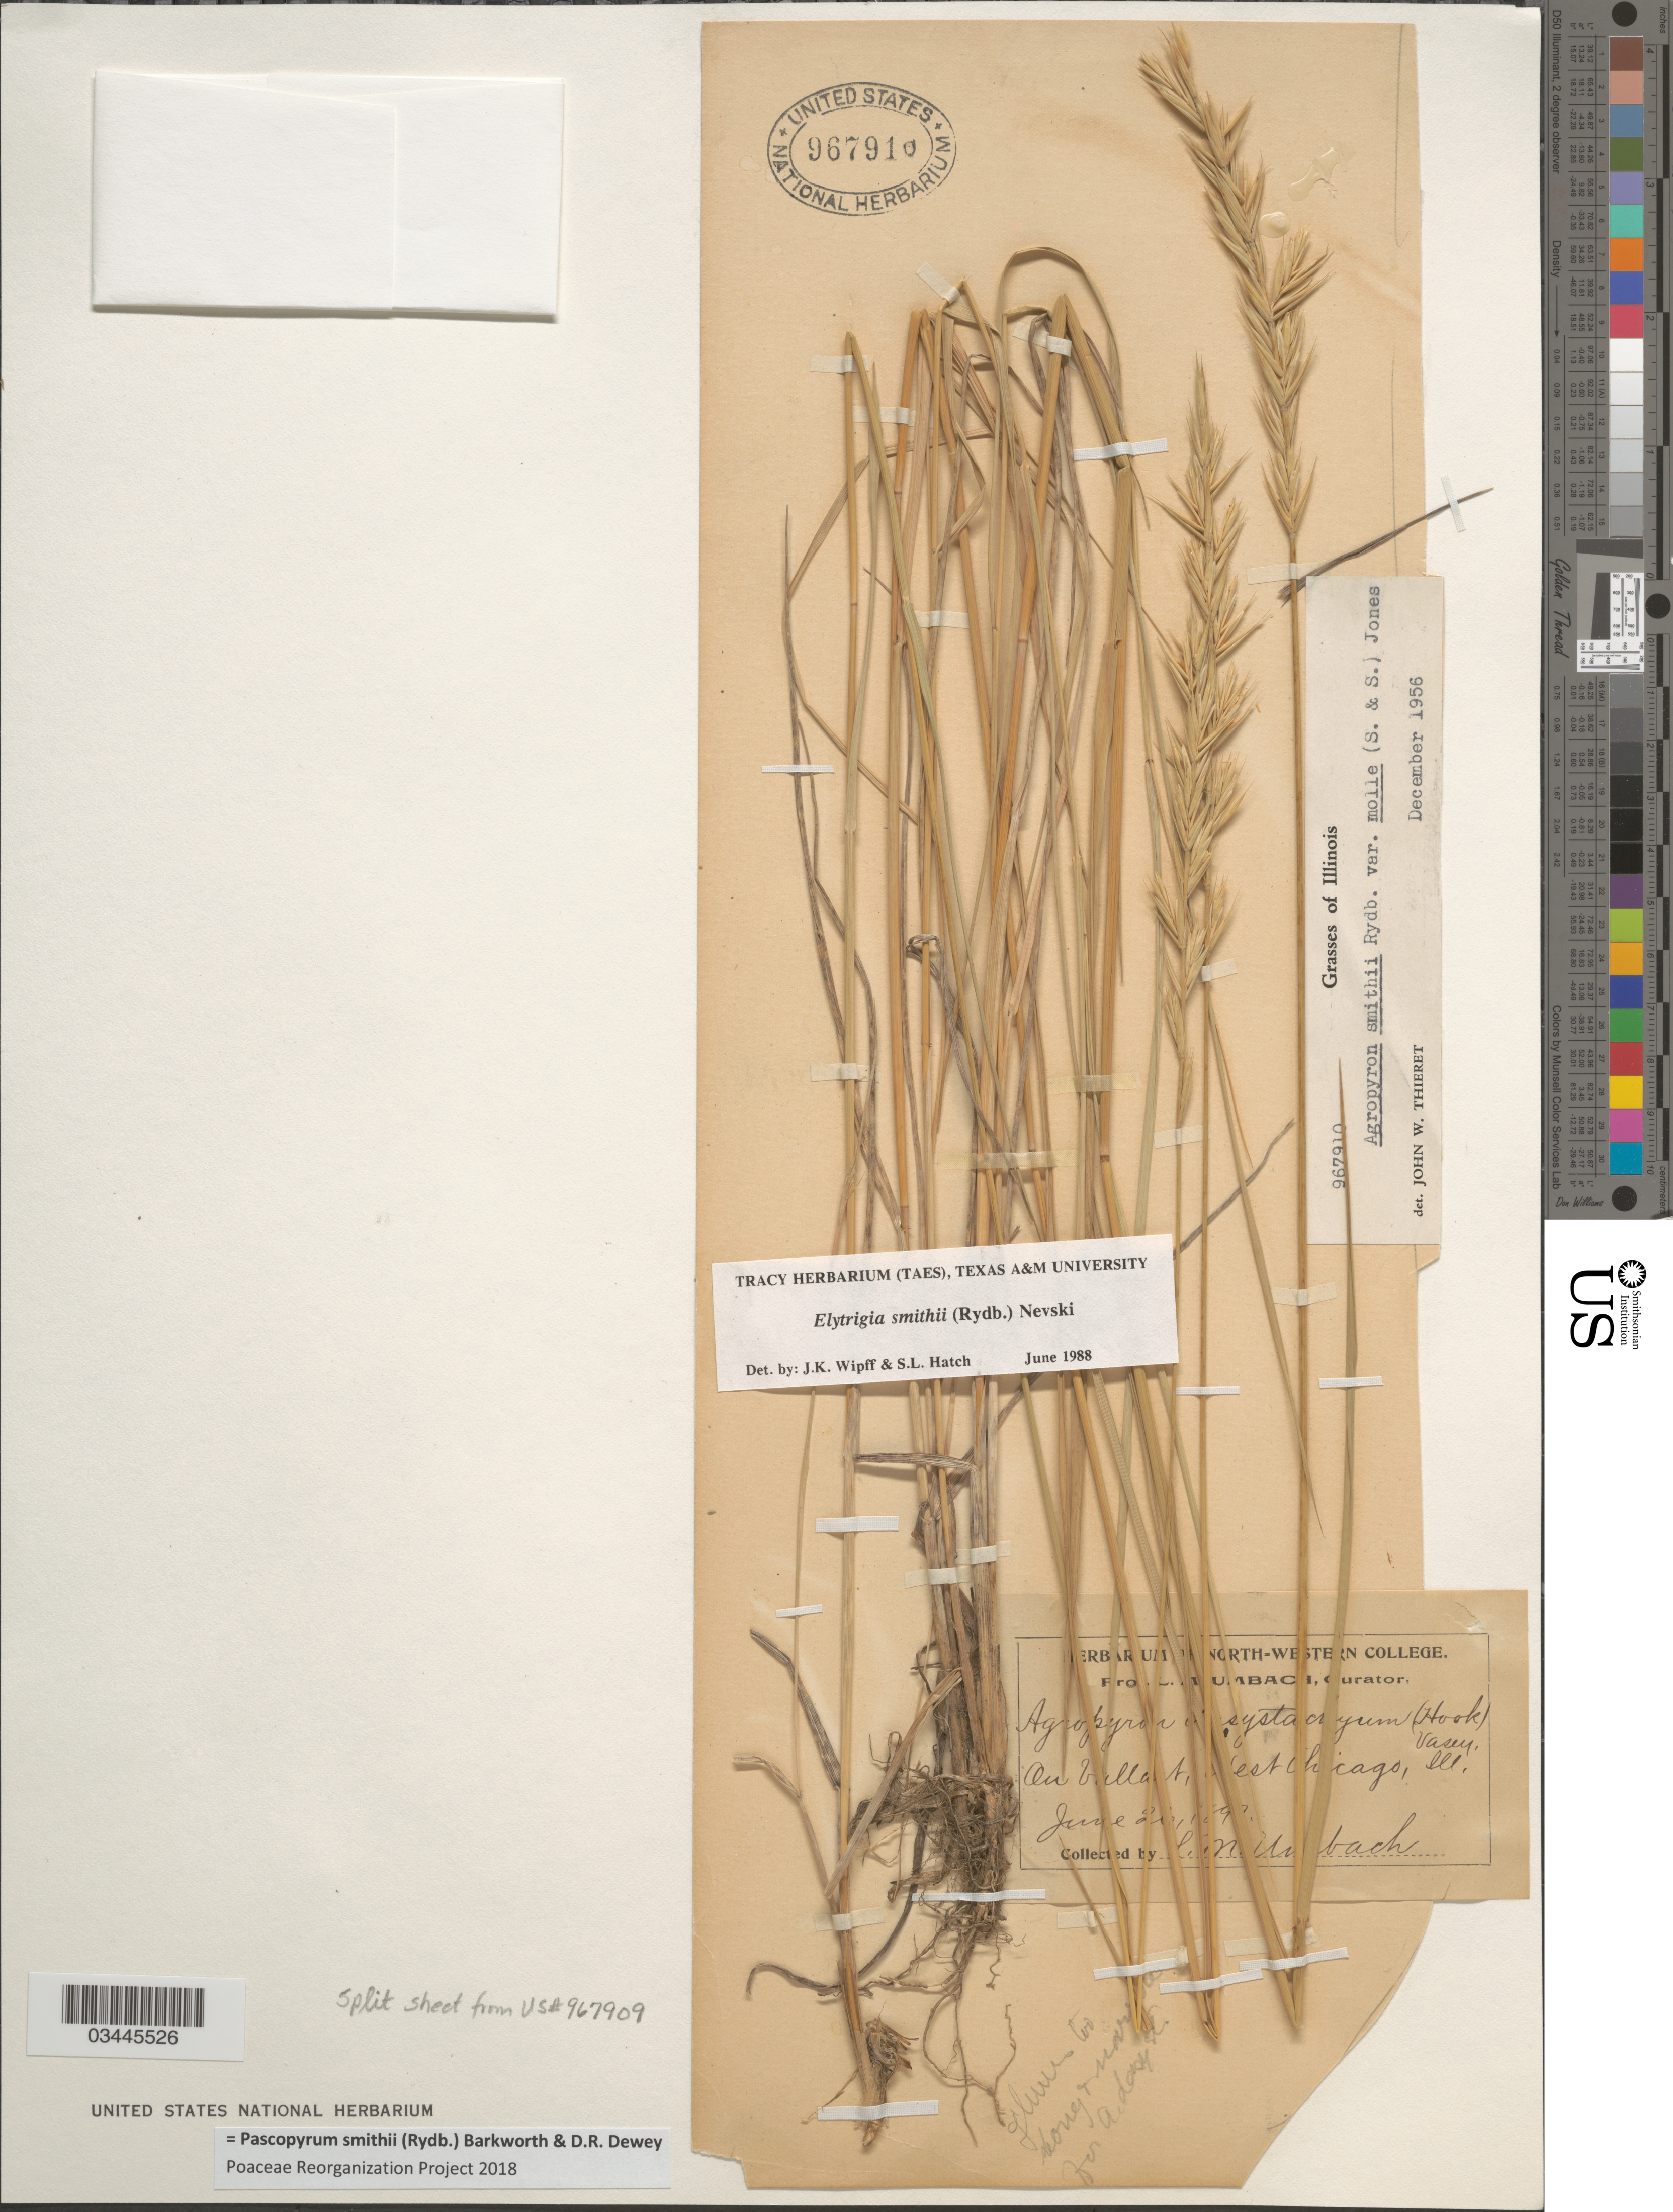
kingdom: Plantae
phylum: Tracheophyta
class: Liliopsida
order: Poales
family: Poaceae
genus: Pascopyrum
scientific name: Pascopyrum smithii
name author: (Rydb.) Barkworth & Dewey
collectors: L. M. Umbach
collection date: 1897-06-26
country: United States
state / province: Illinois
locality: On ballast, West Chicago.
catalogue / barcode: US 967910